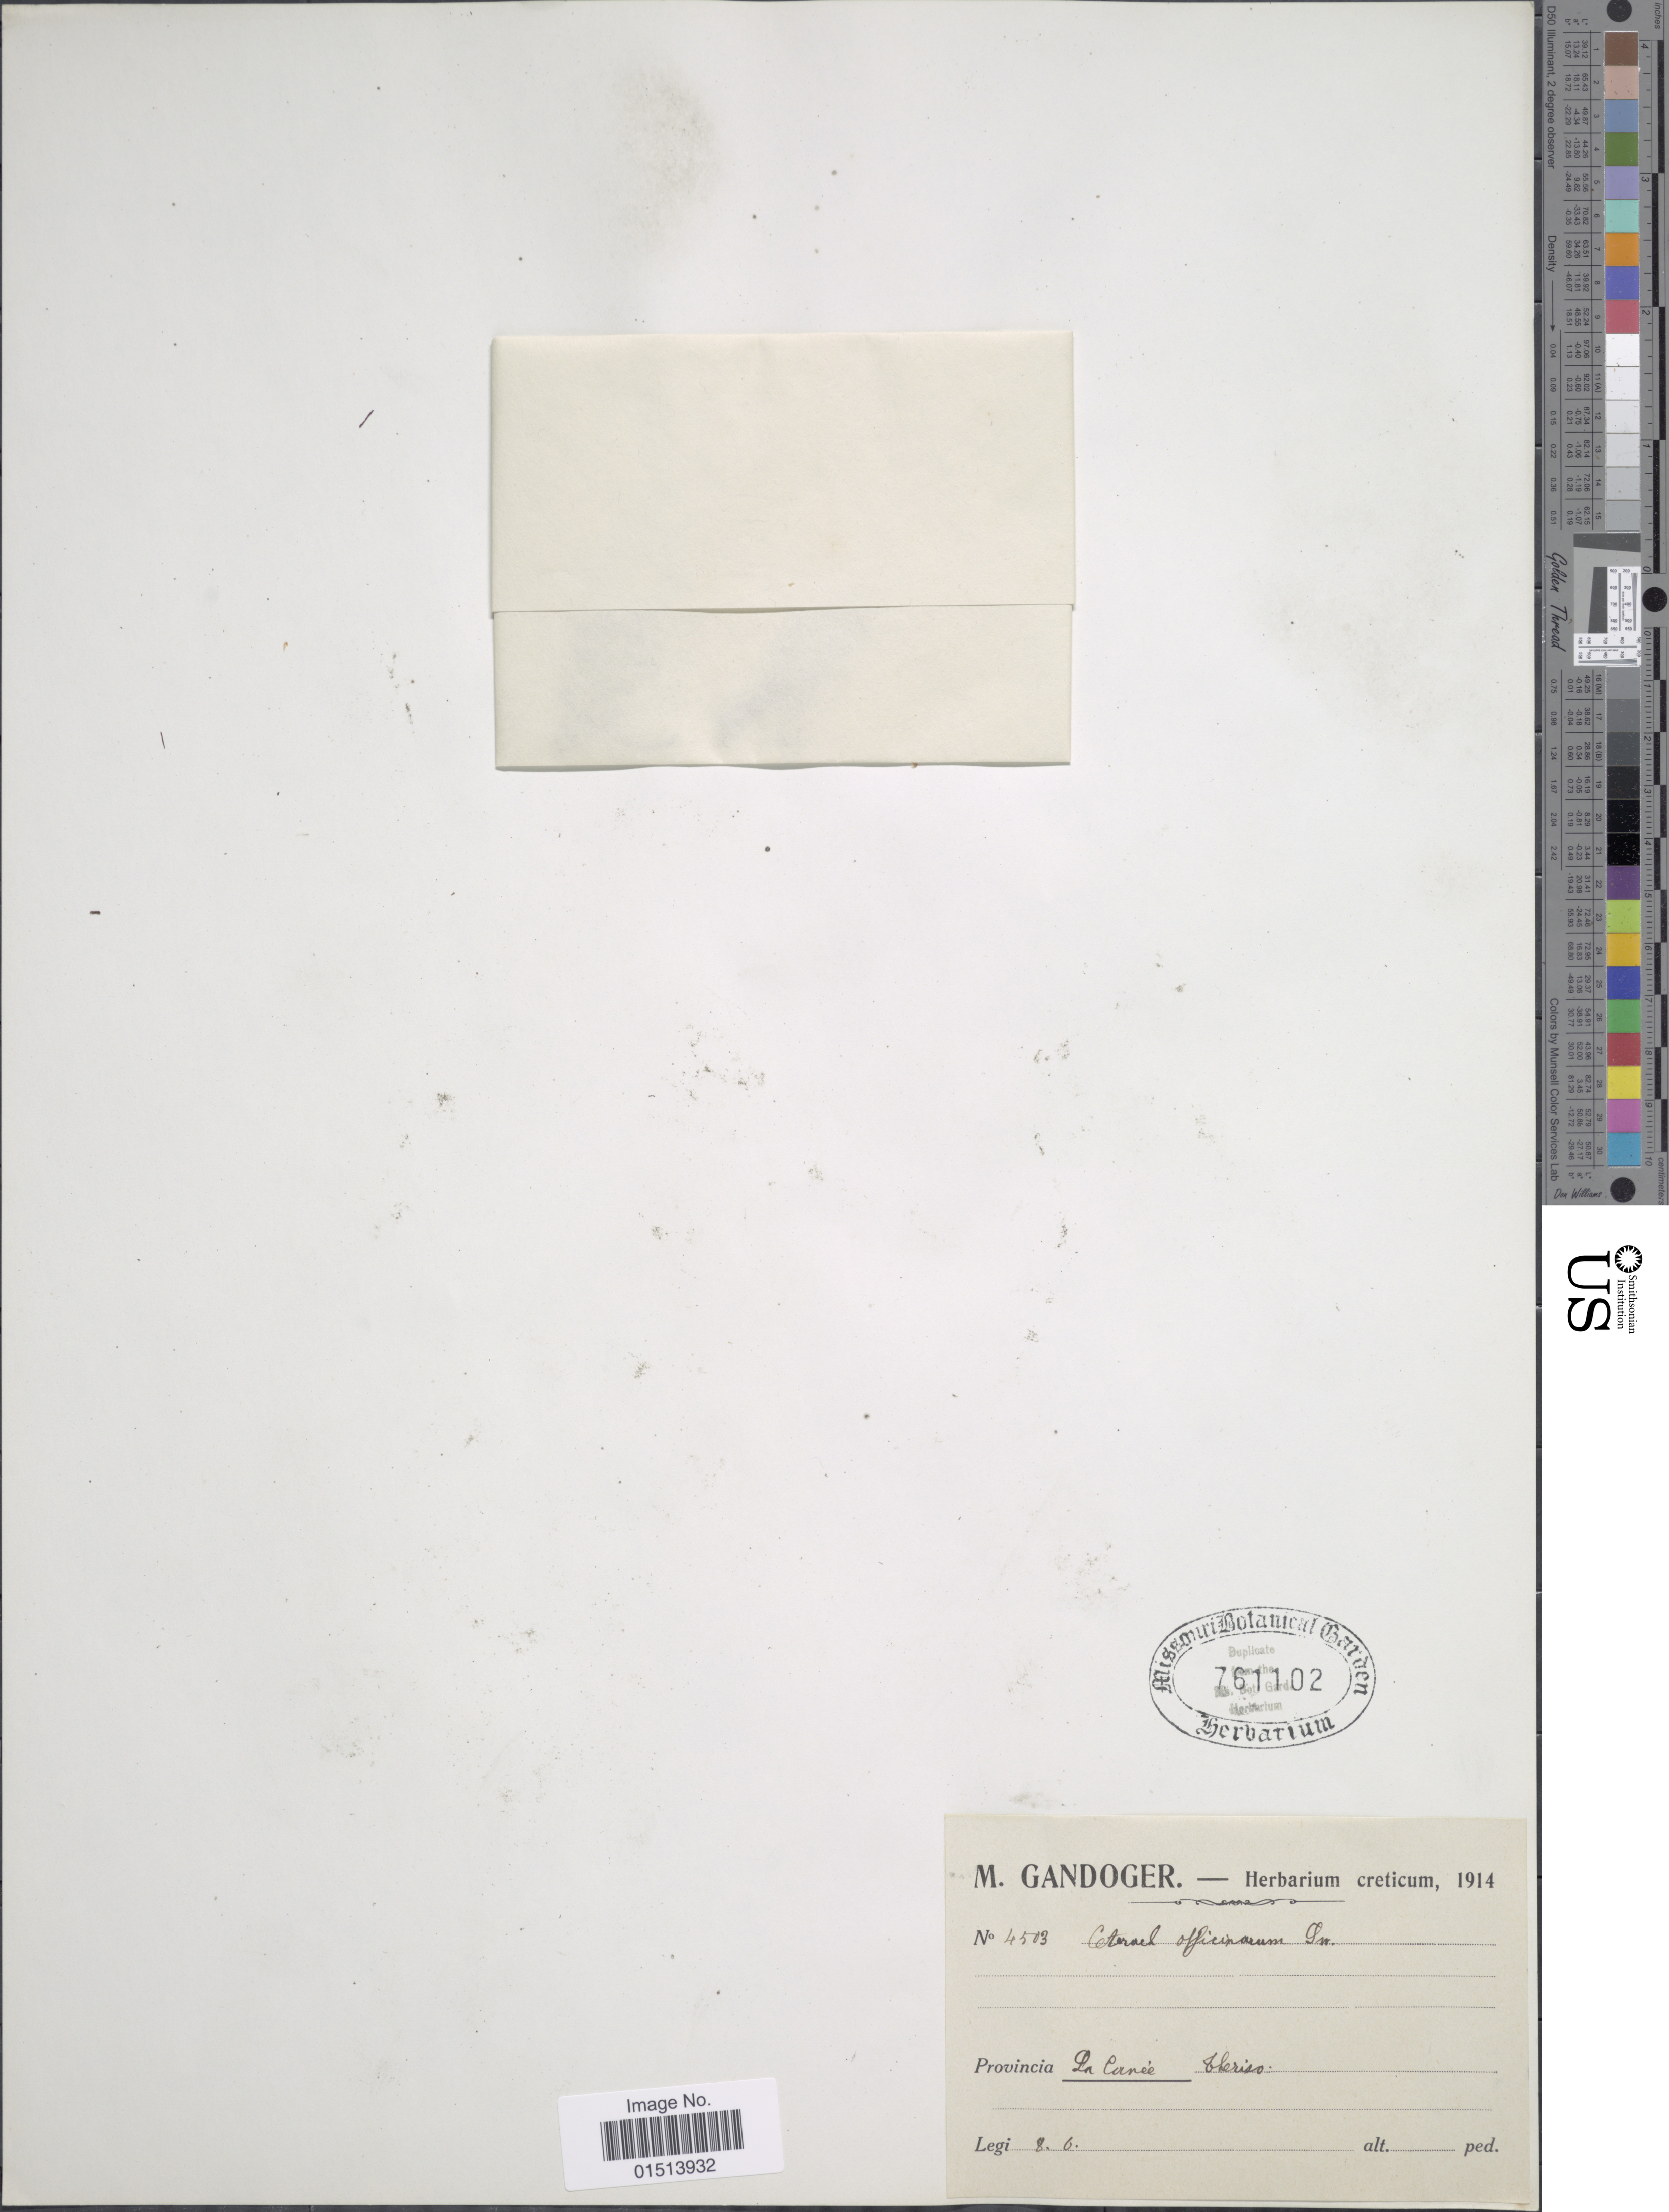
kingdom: Plantae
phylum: Tracheophyta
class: Polypodiopsida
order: Polypodiales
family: Aspleniaceae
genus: Asplenium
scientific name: Asplenium officinarum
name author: DC.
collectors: M. Gandoger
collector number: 4503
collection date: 1914-06-08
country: Greece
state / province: Crete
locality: Provincia La Canee, Theriso.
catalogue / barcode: US 761102